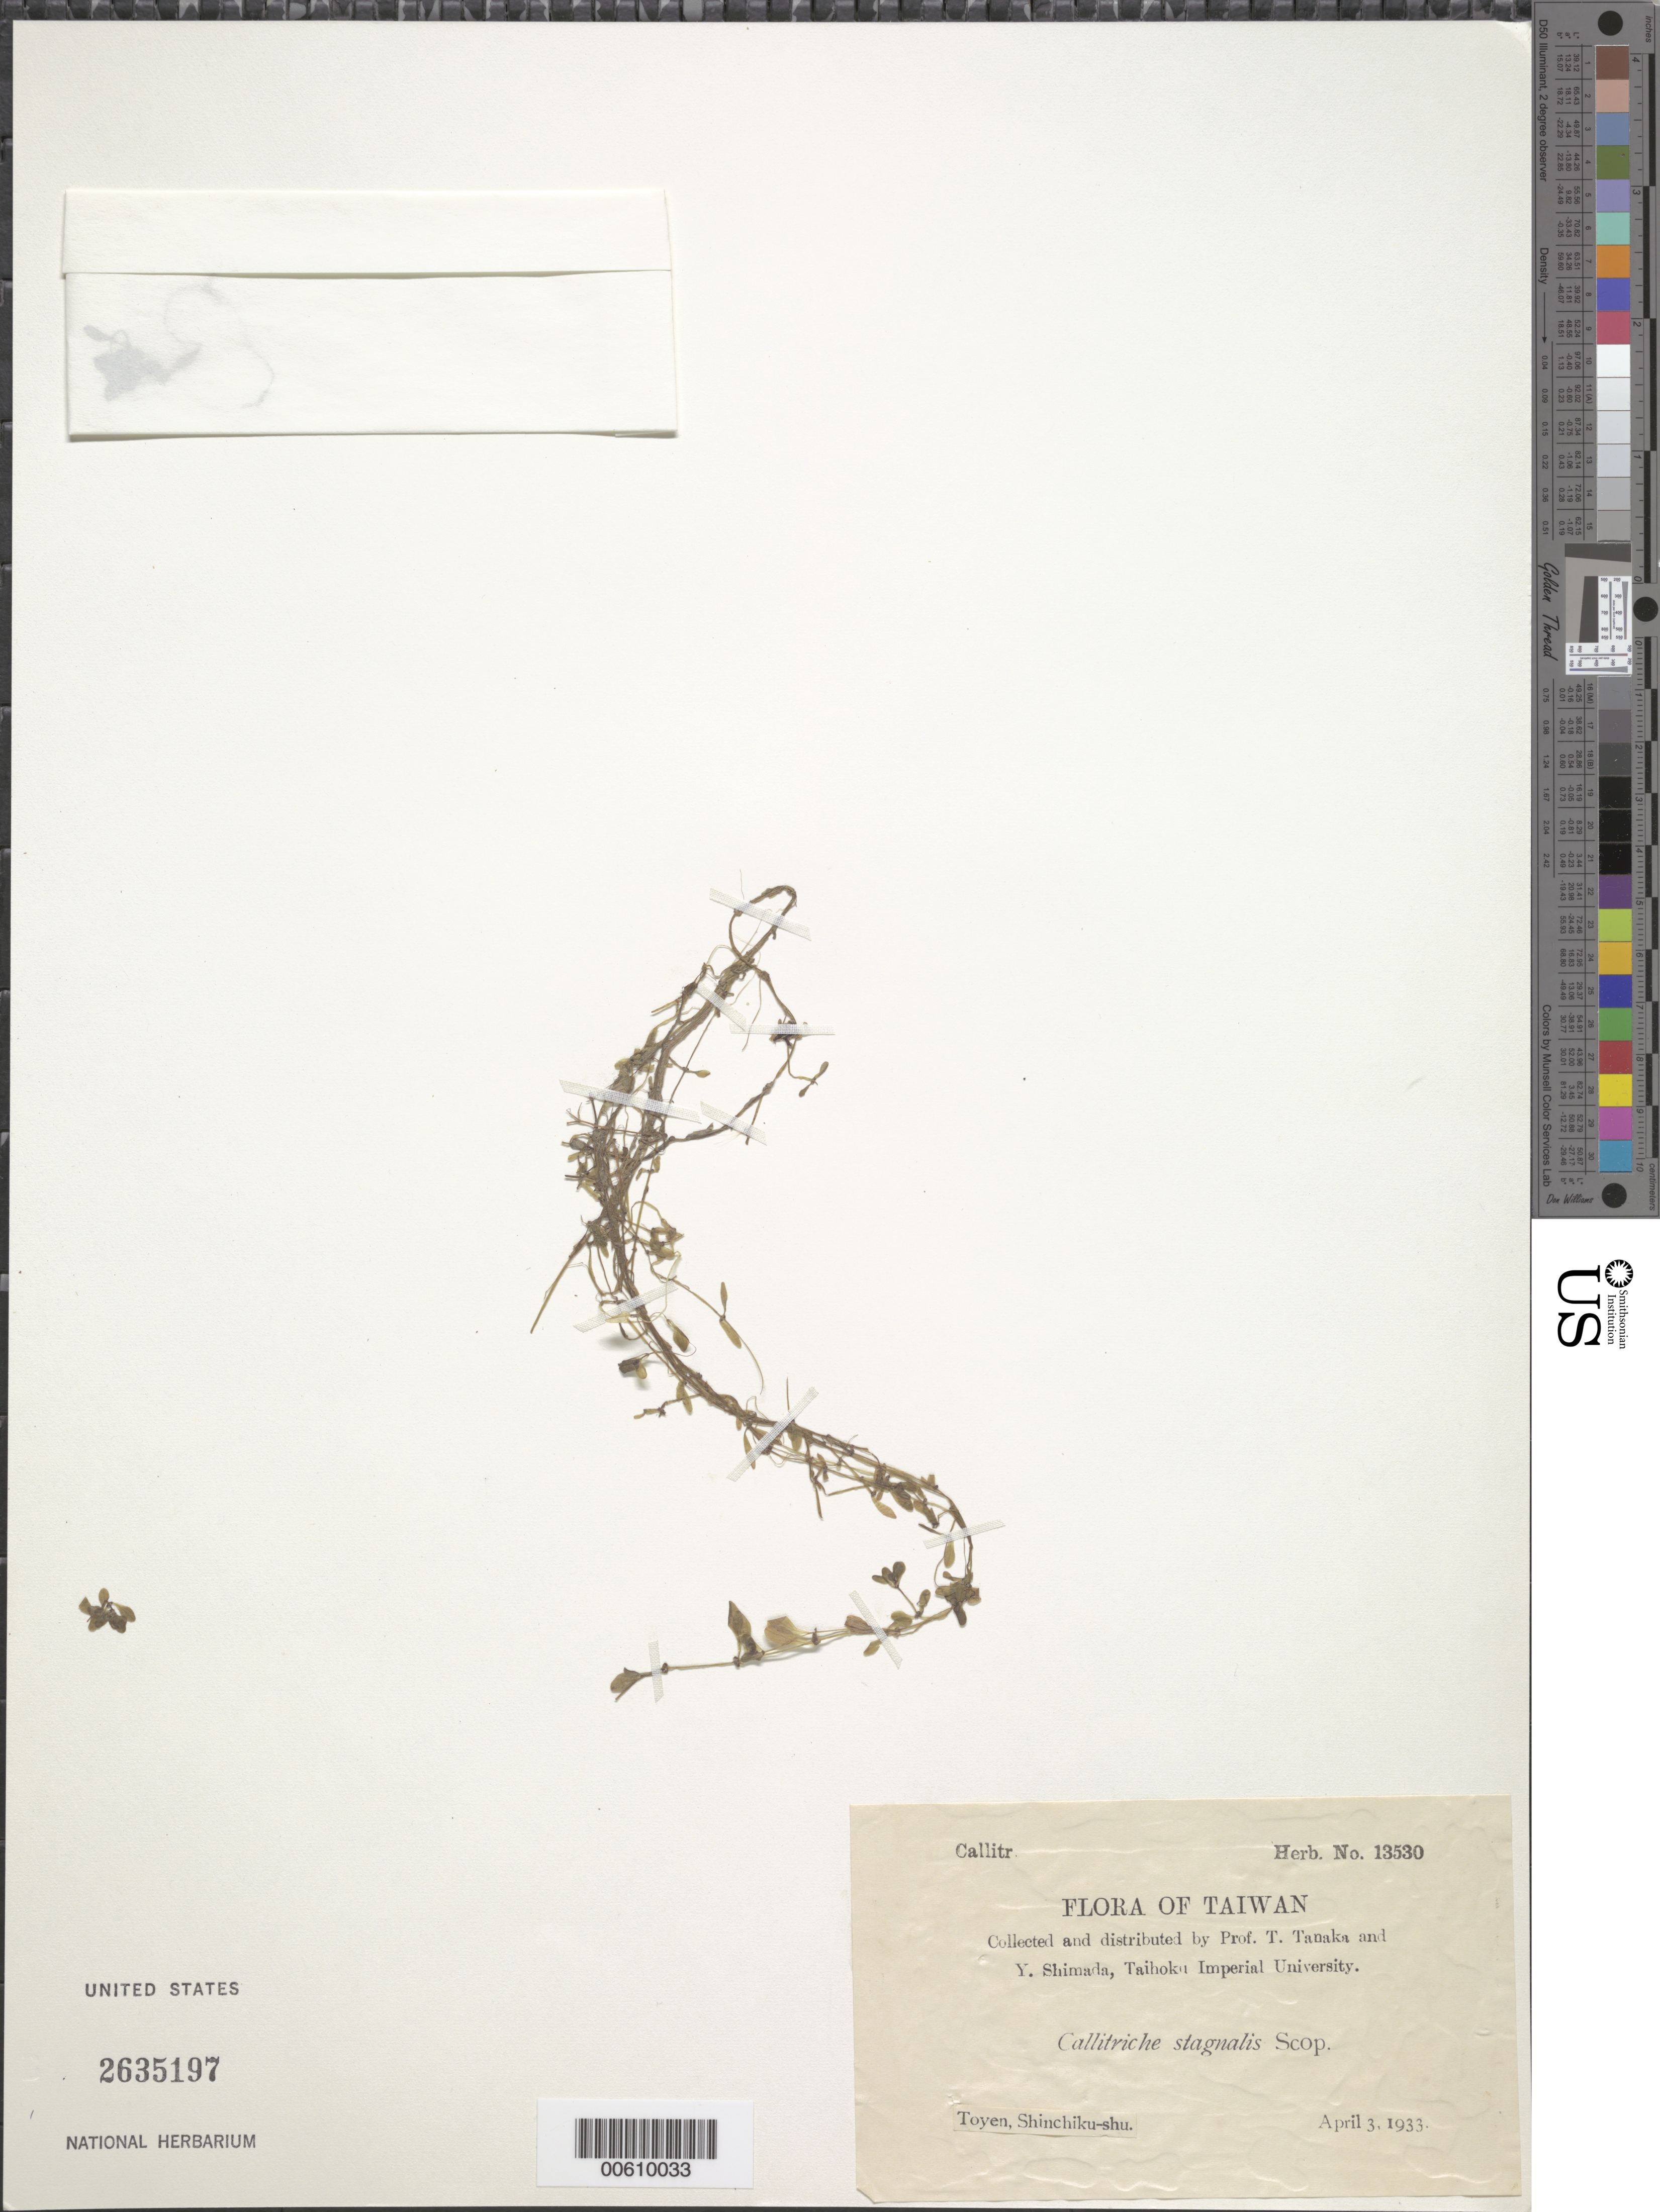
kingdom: Plantae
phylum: Tracheophyta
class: Magnoliopsida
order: Lamiales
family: Plantaginaceae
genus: Callitriche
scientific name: Callitriche stagnalis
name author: Scop.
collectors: T. Tanaka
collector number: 13530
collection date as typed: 03 Apr 1933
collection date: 1933-04-03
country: Taiwan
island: Taiwan [Formosa]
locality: Toyen, Shinchiku-shu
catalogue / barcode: US 2635197